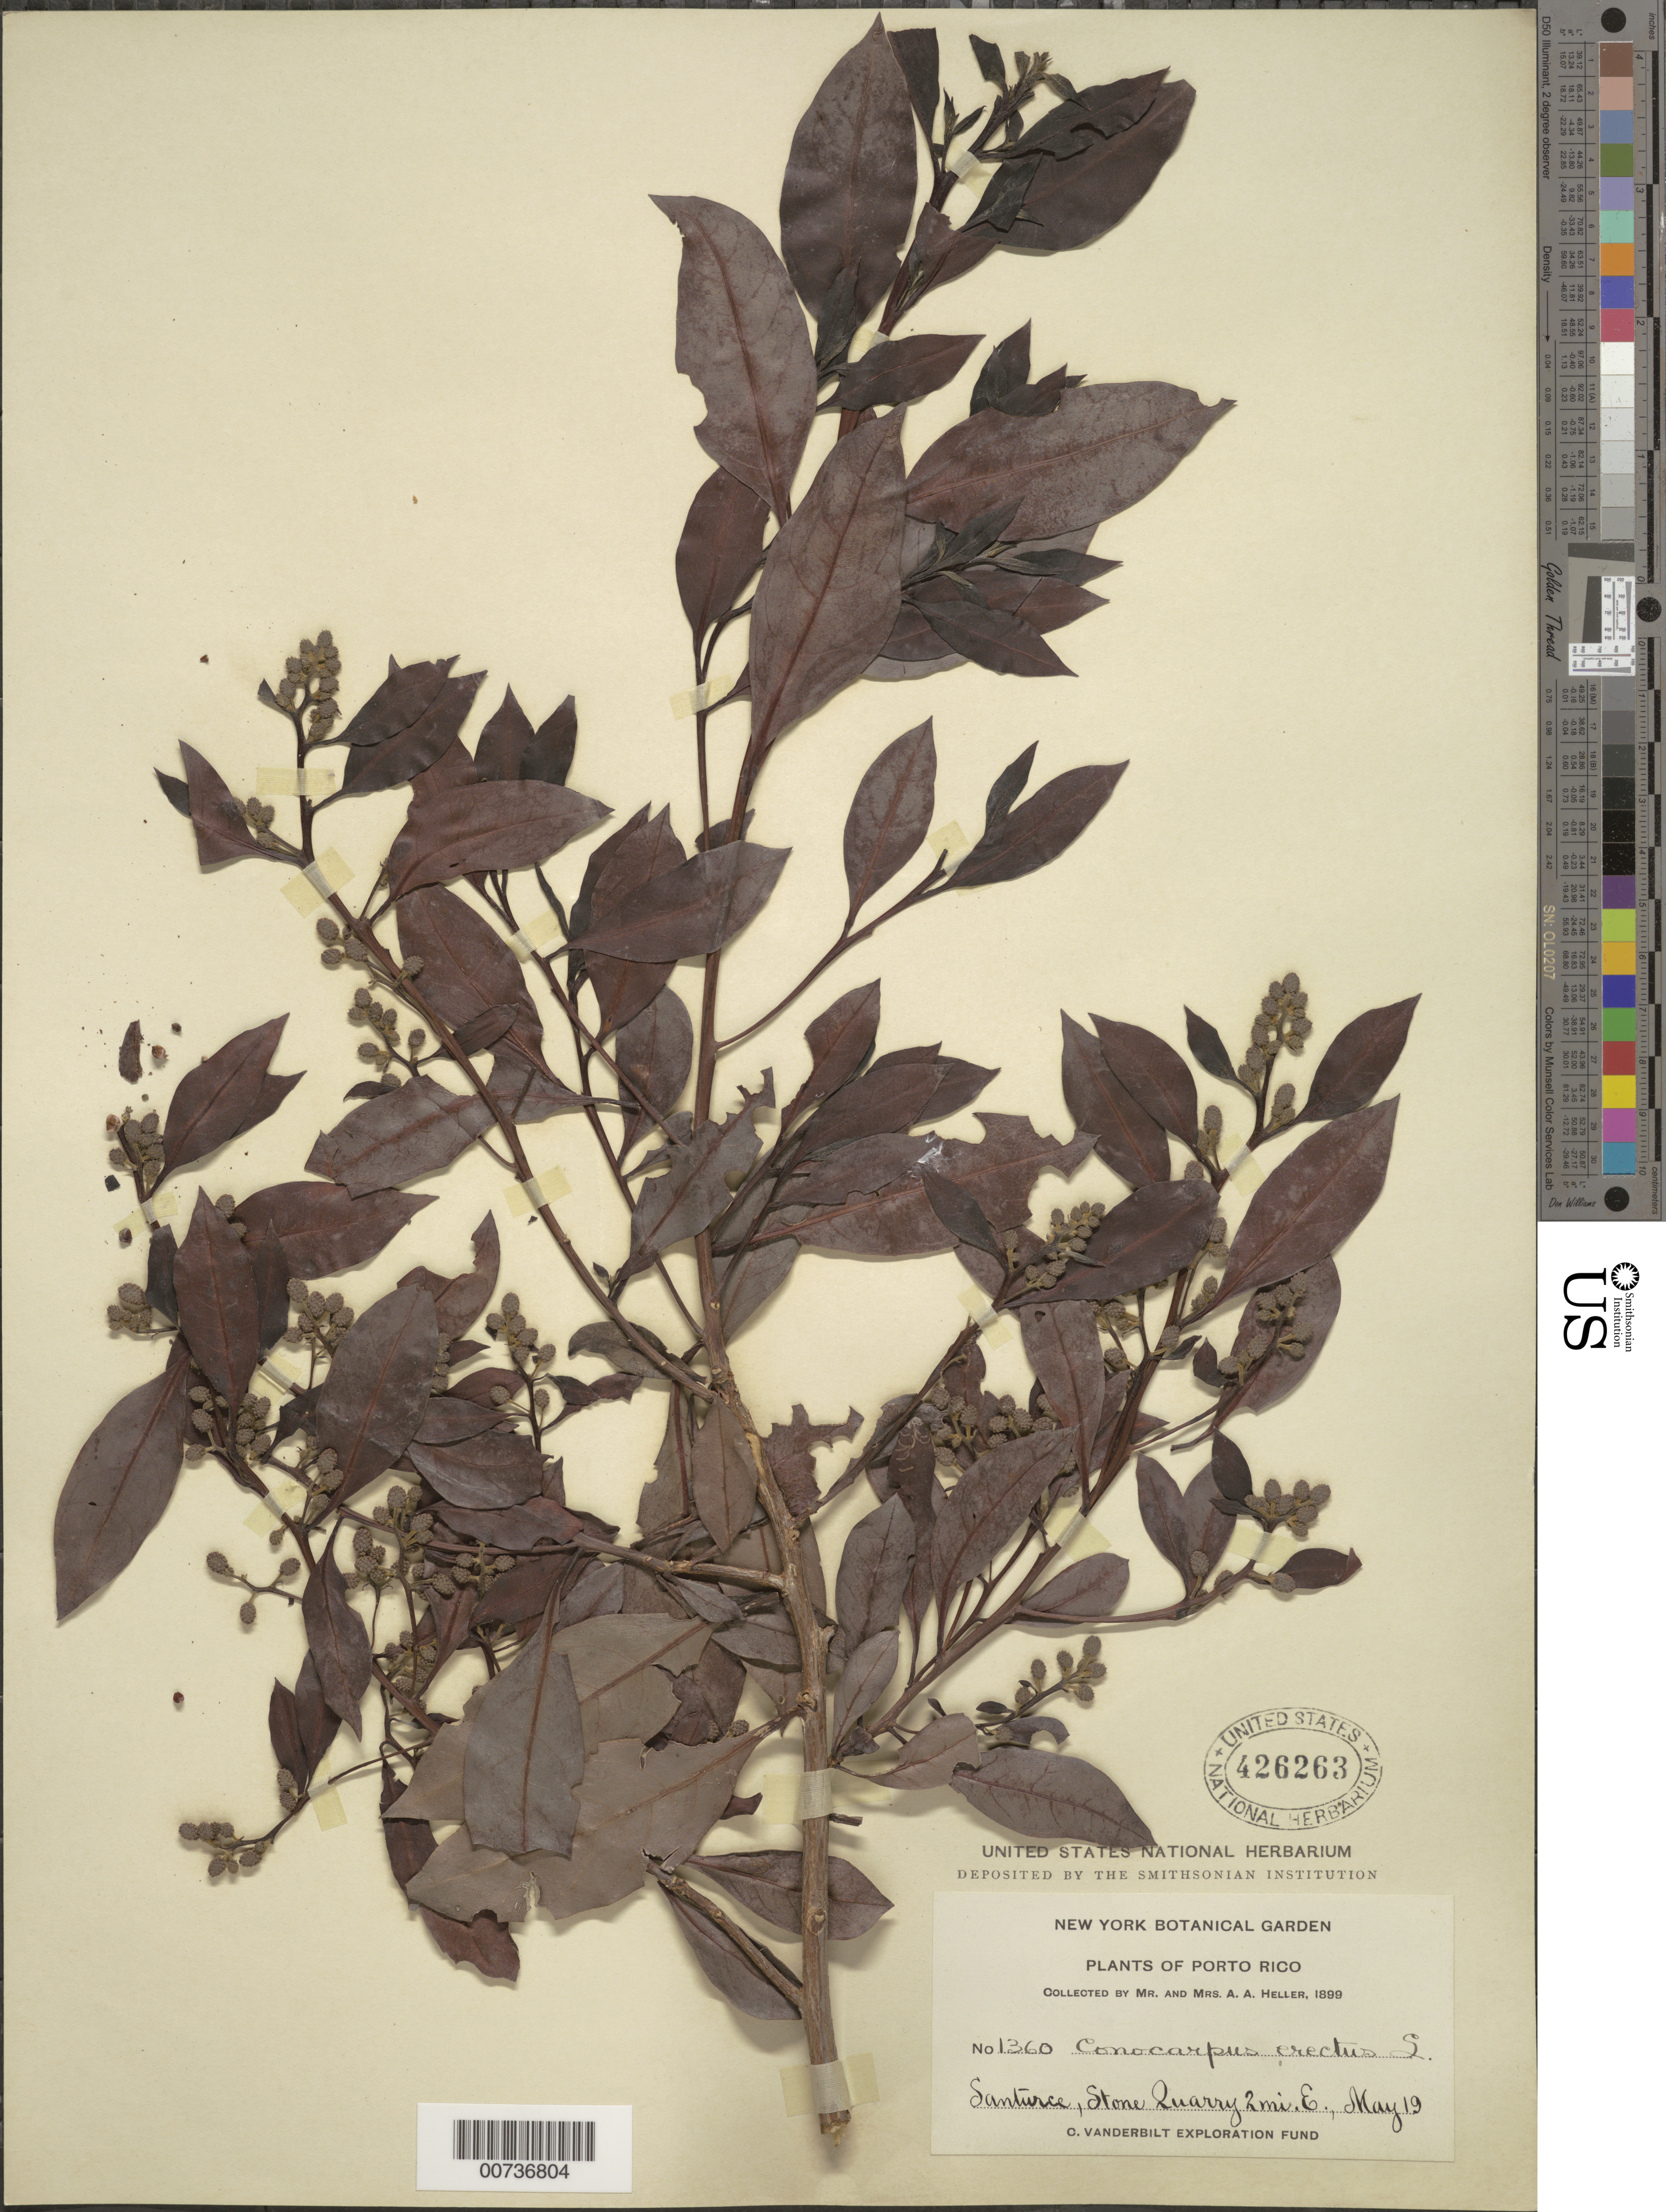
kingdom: Plantae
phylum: Tracheophyta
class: Magnoliopsida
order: Myrtales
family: Combretaceae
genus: Conocarpus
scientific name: Conocarpus erectus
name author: L.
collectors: A. A. Heller & E. G. Heller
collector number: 1360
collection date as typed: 19 May 1899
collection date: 1899-05-19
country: Puerto Rico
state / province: San Juan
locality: Santurce, Stone Quarry 2 miles East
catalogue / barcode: US 426263